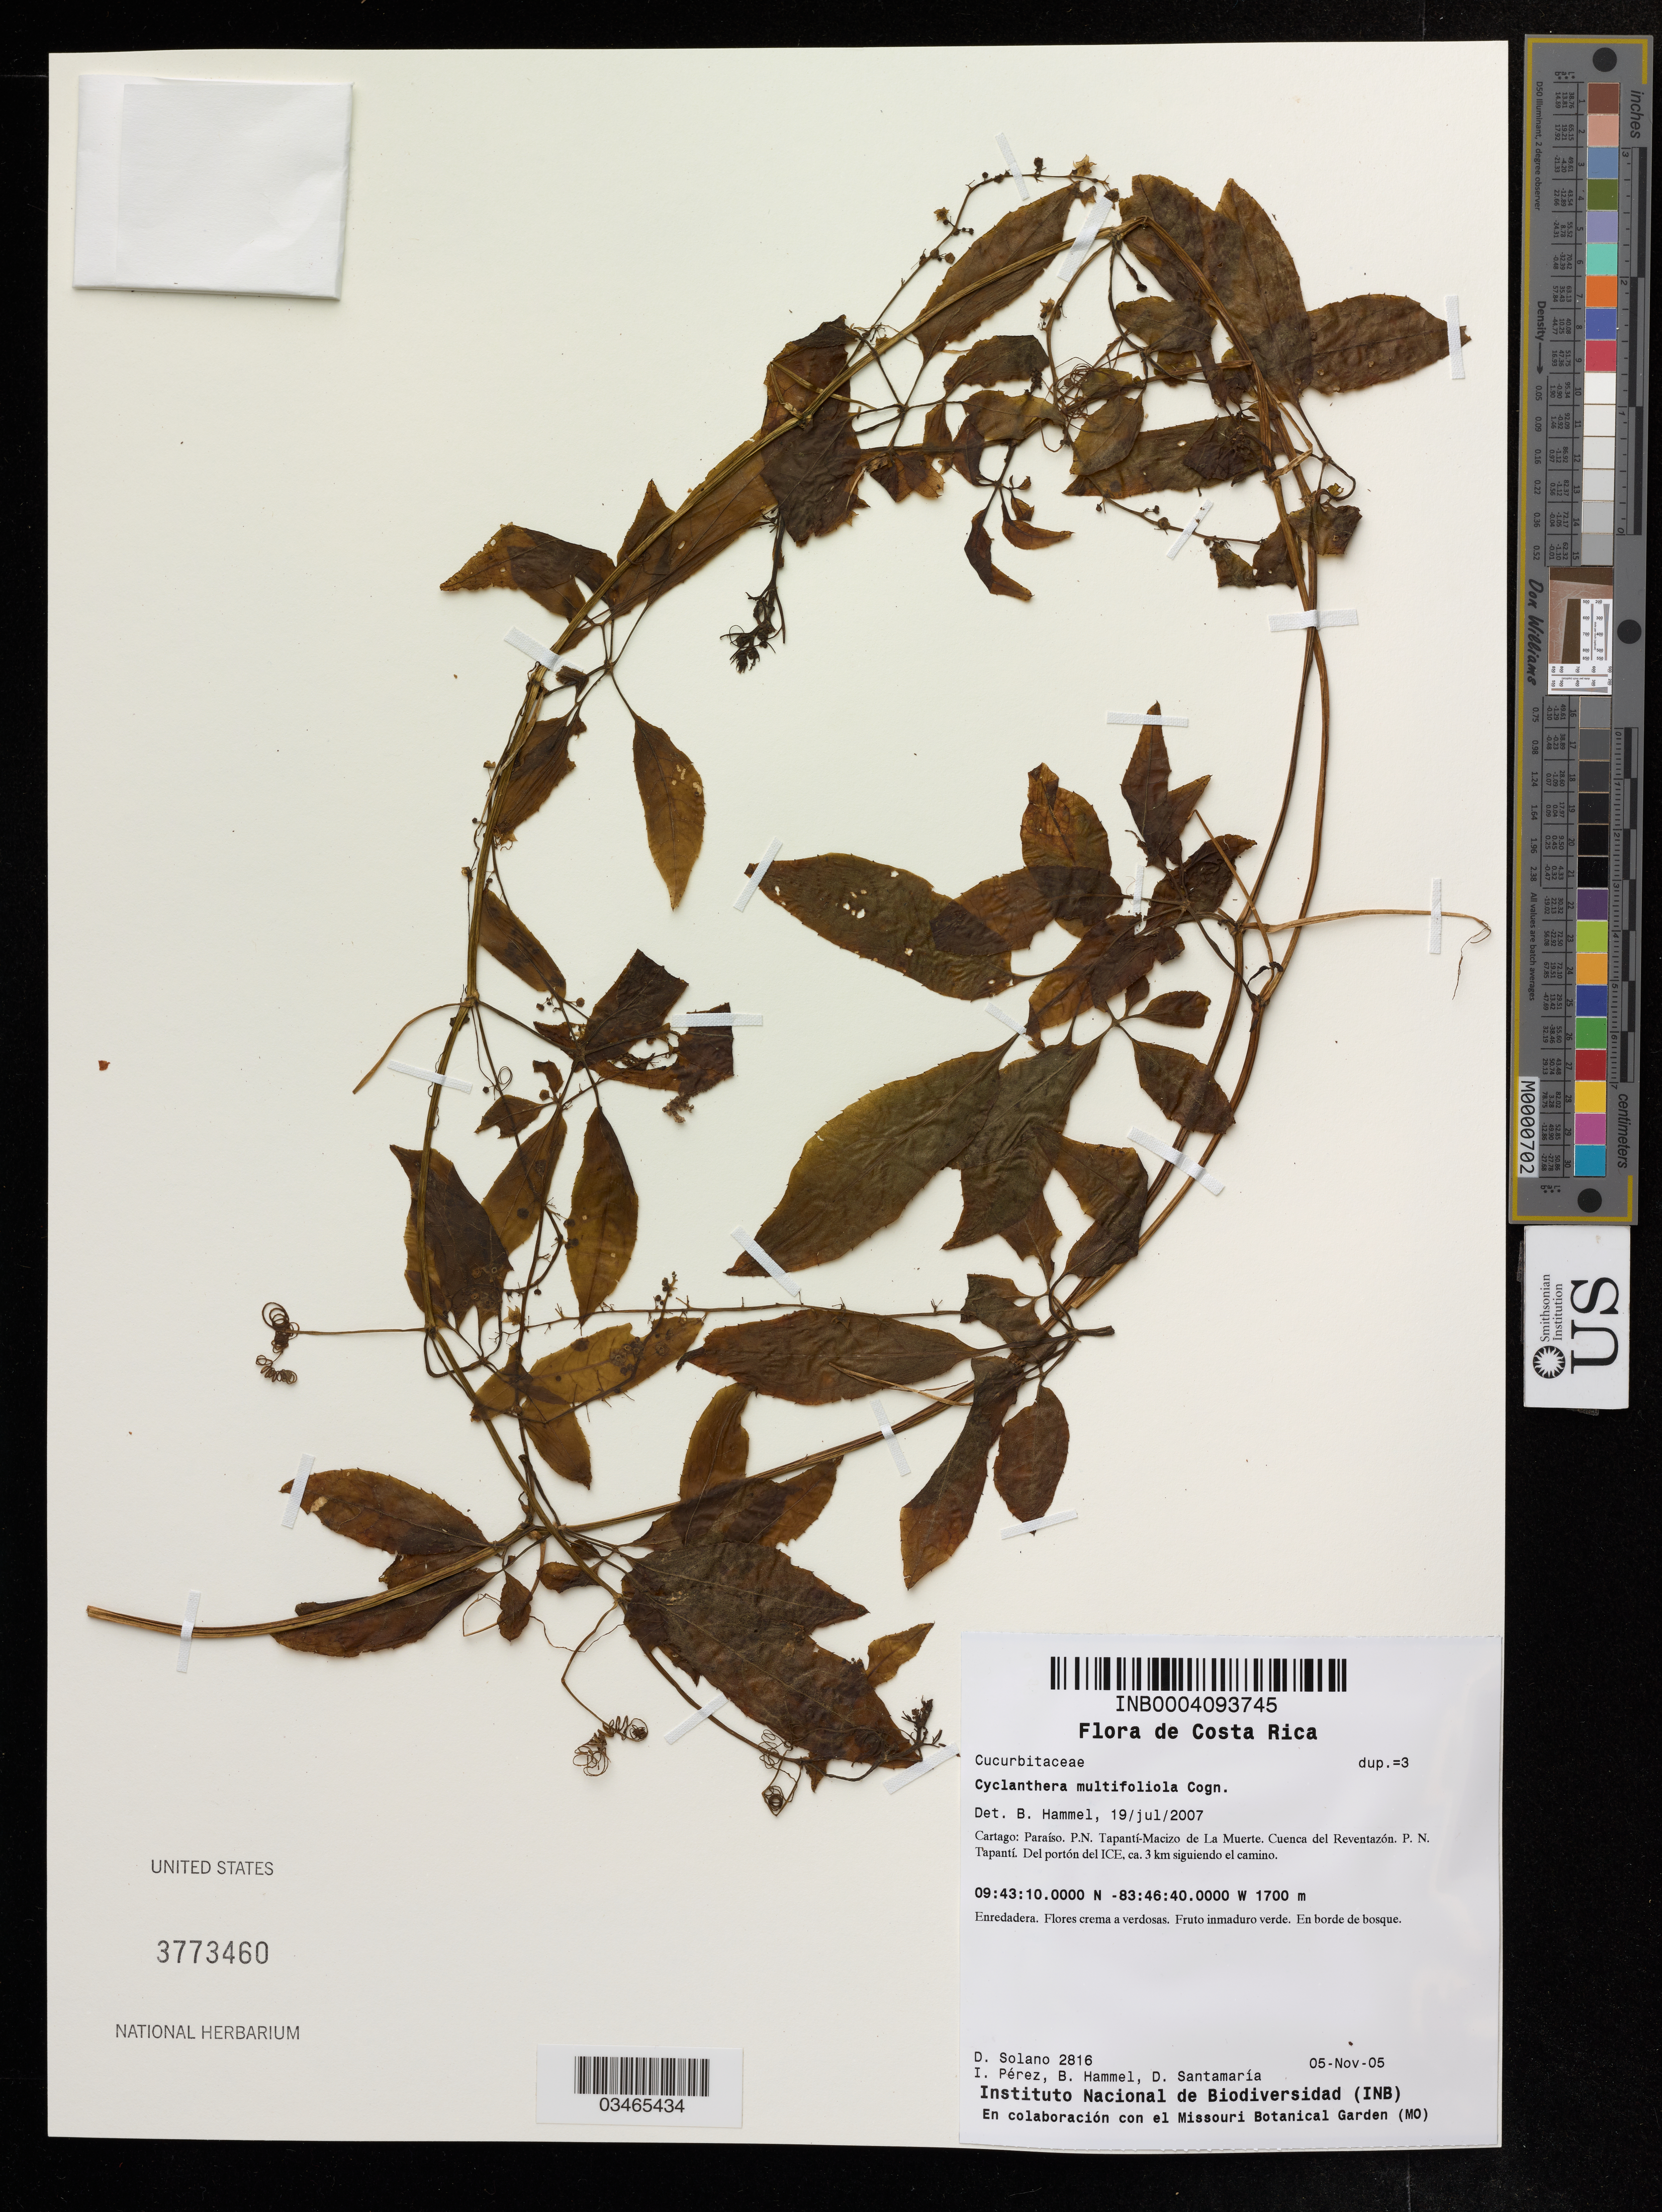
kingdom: Plantae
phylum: Tracheophyta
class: Magnoliopsida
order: Cucurbitales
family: Cucurbitaceae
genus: Cyclanthera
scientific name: Cyclanthera multifoliolata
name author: Cogn.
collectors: D. Solano, I. Perez, B. Hammel & D. Santamaria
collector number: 2816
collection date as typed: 5 Nov05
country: Costa Rica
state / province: Cartago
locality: Paraíso. P. N. Tapantí-Macizo de La Muerte. Cuenca del Reventazón. P. N. Tapantí. Del portón del ICE, ca. 3 km siguiendo el camino.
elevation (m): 1700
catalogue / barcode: US 3773460